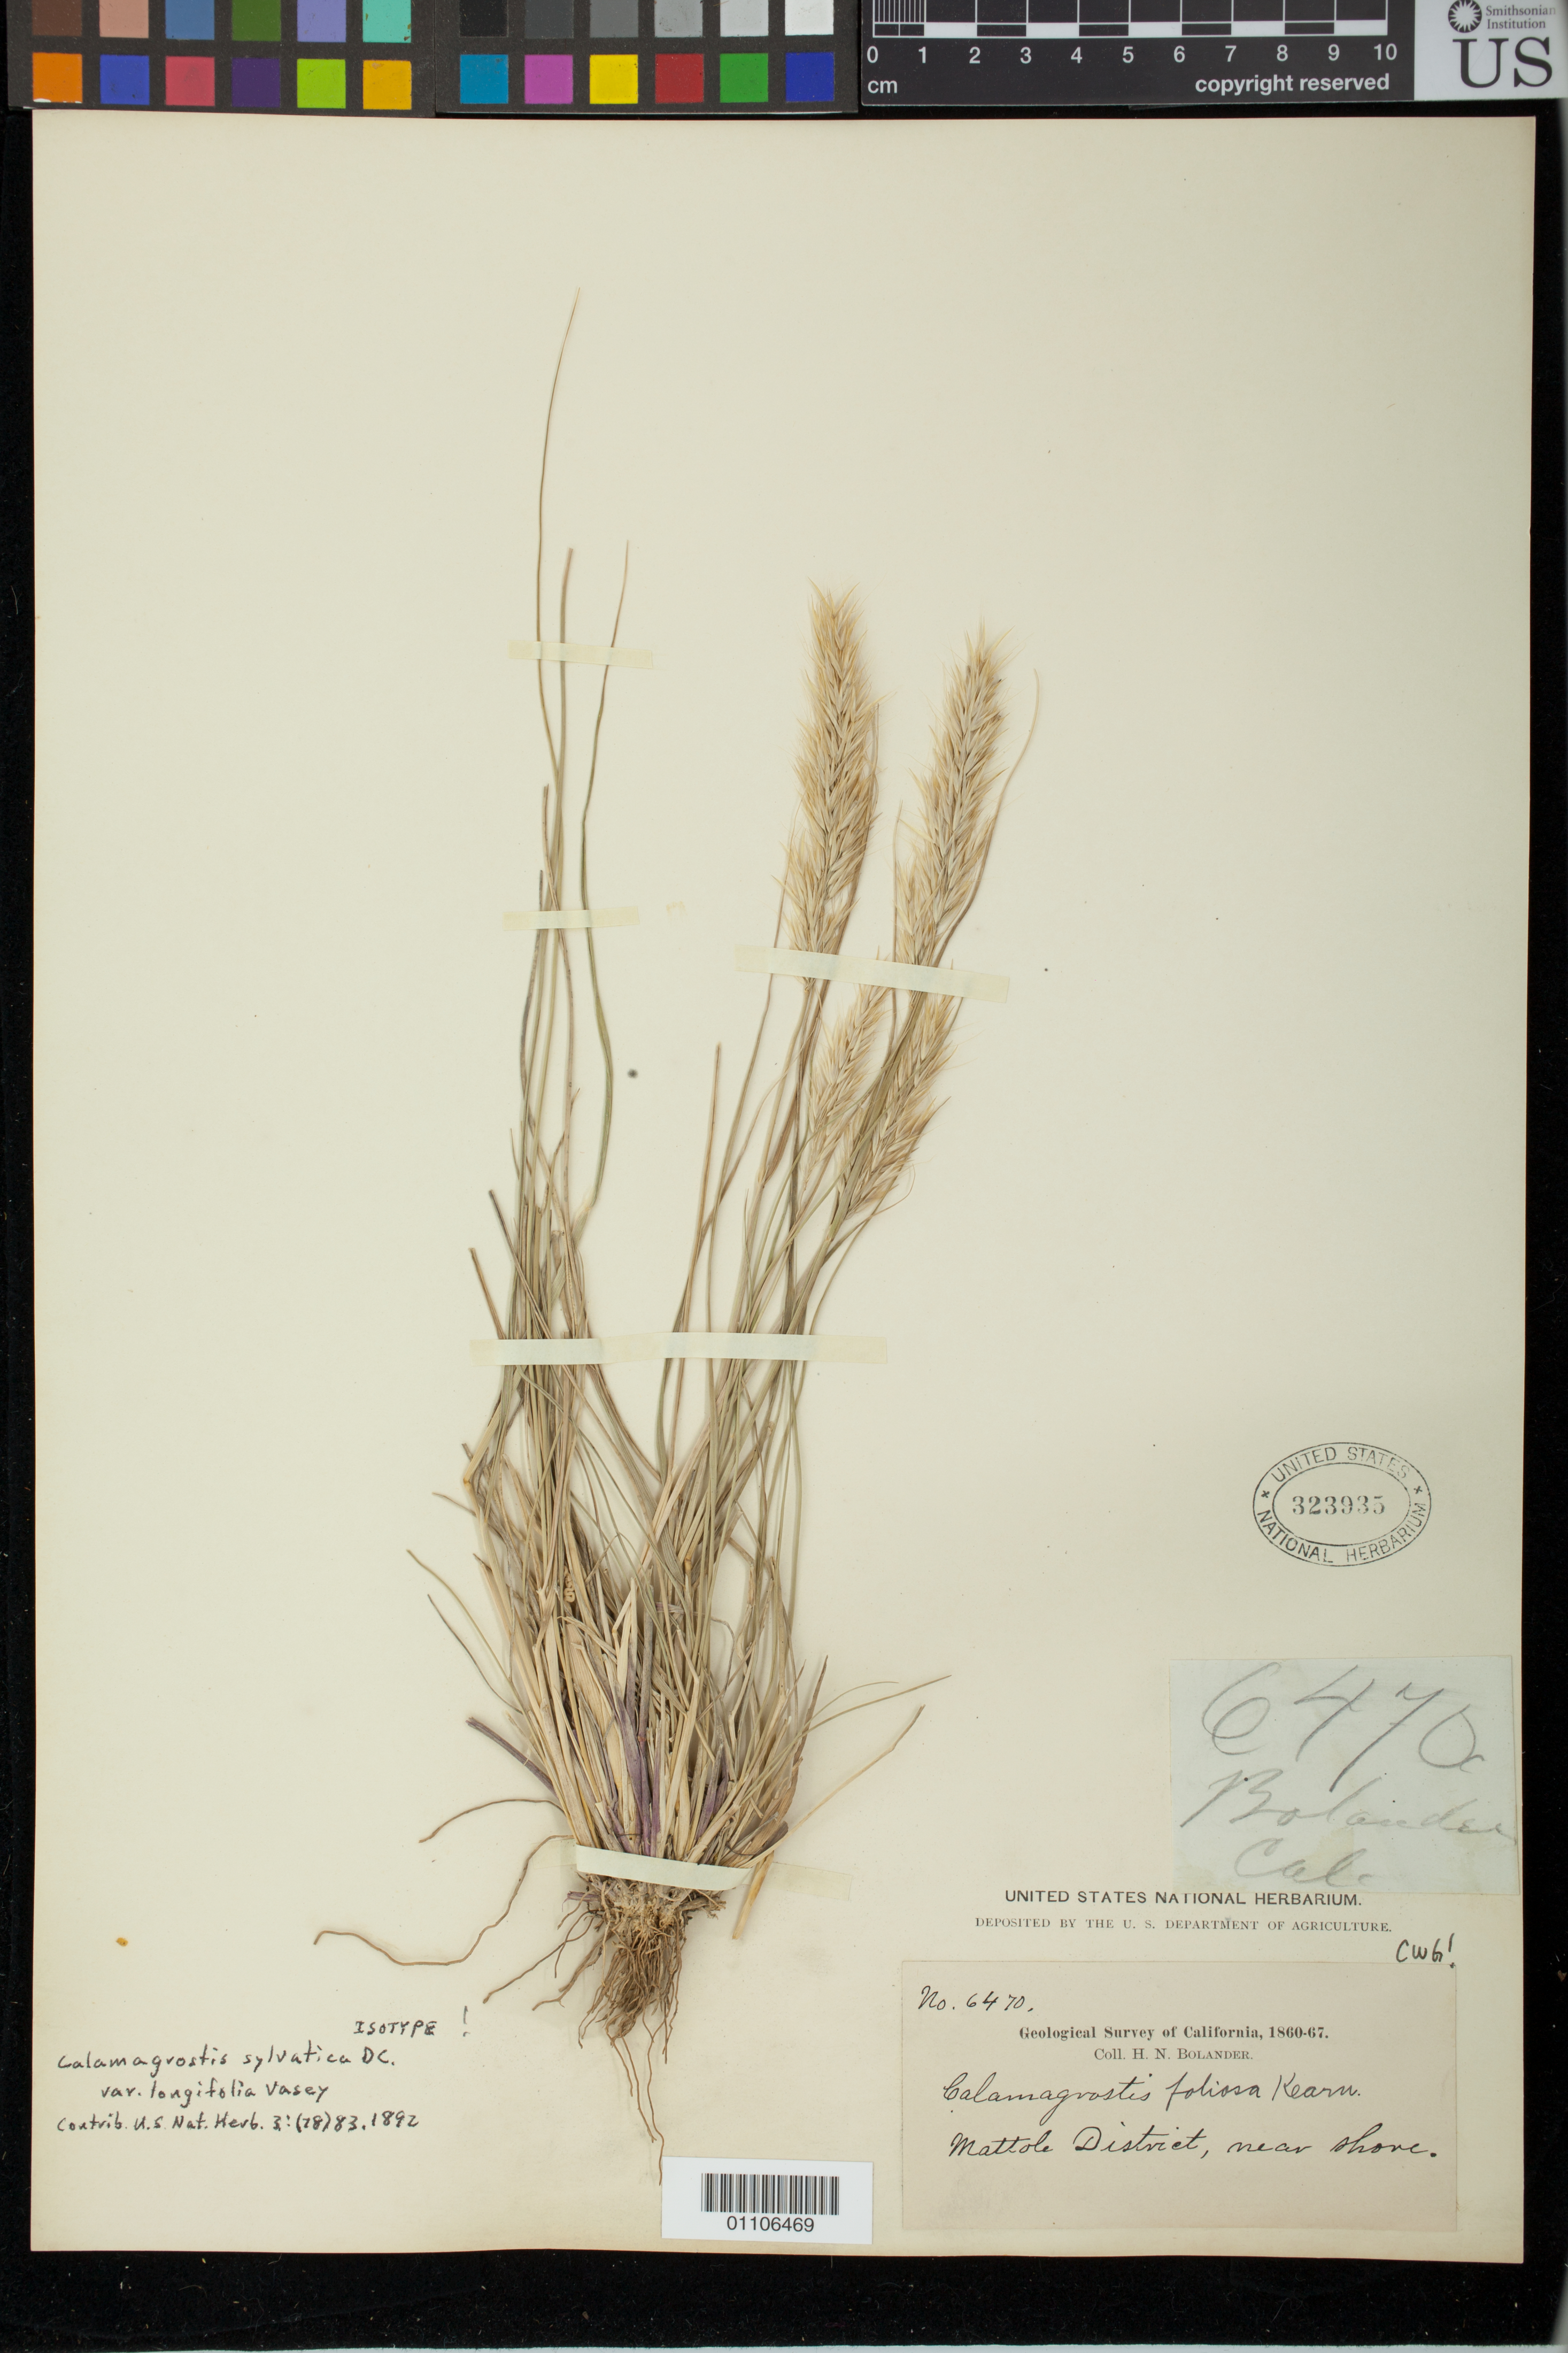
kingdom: Plantae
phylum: Tracheophyta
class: Liliopsida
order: Poales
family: Poaceae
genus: Calamagrostis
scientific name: Calamagrostis sylvatica var. longifolia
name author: Vasey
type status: Type Collection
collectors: H. Bolander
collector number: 6470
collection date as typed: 1866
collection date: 1866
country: United States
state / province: California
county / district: Humboldt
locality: Mattole district, Humboldt Co.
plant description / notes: Protologue cites a single collection (Bolander 6470) but original material at US includes several duplicates of this number, including two annotated as "var. longifolia" by Vasey, probably to be considered syntypes.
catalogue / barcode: US 323935